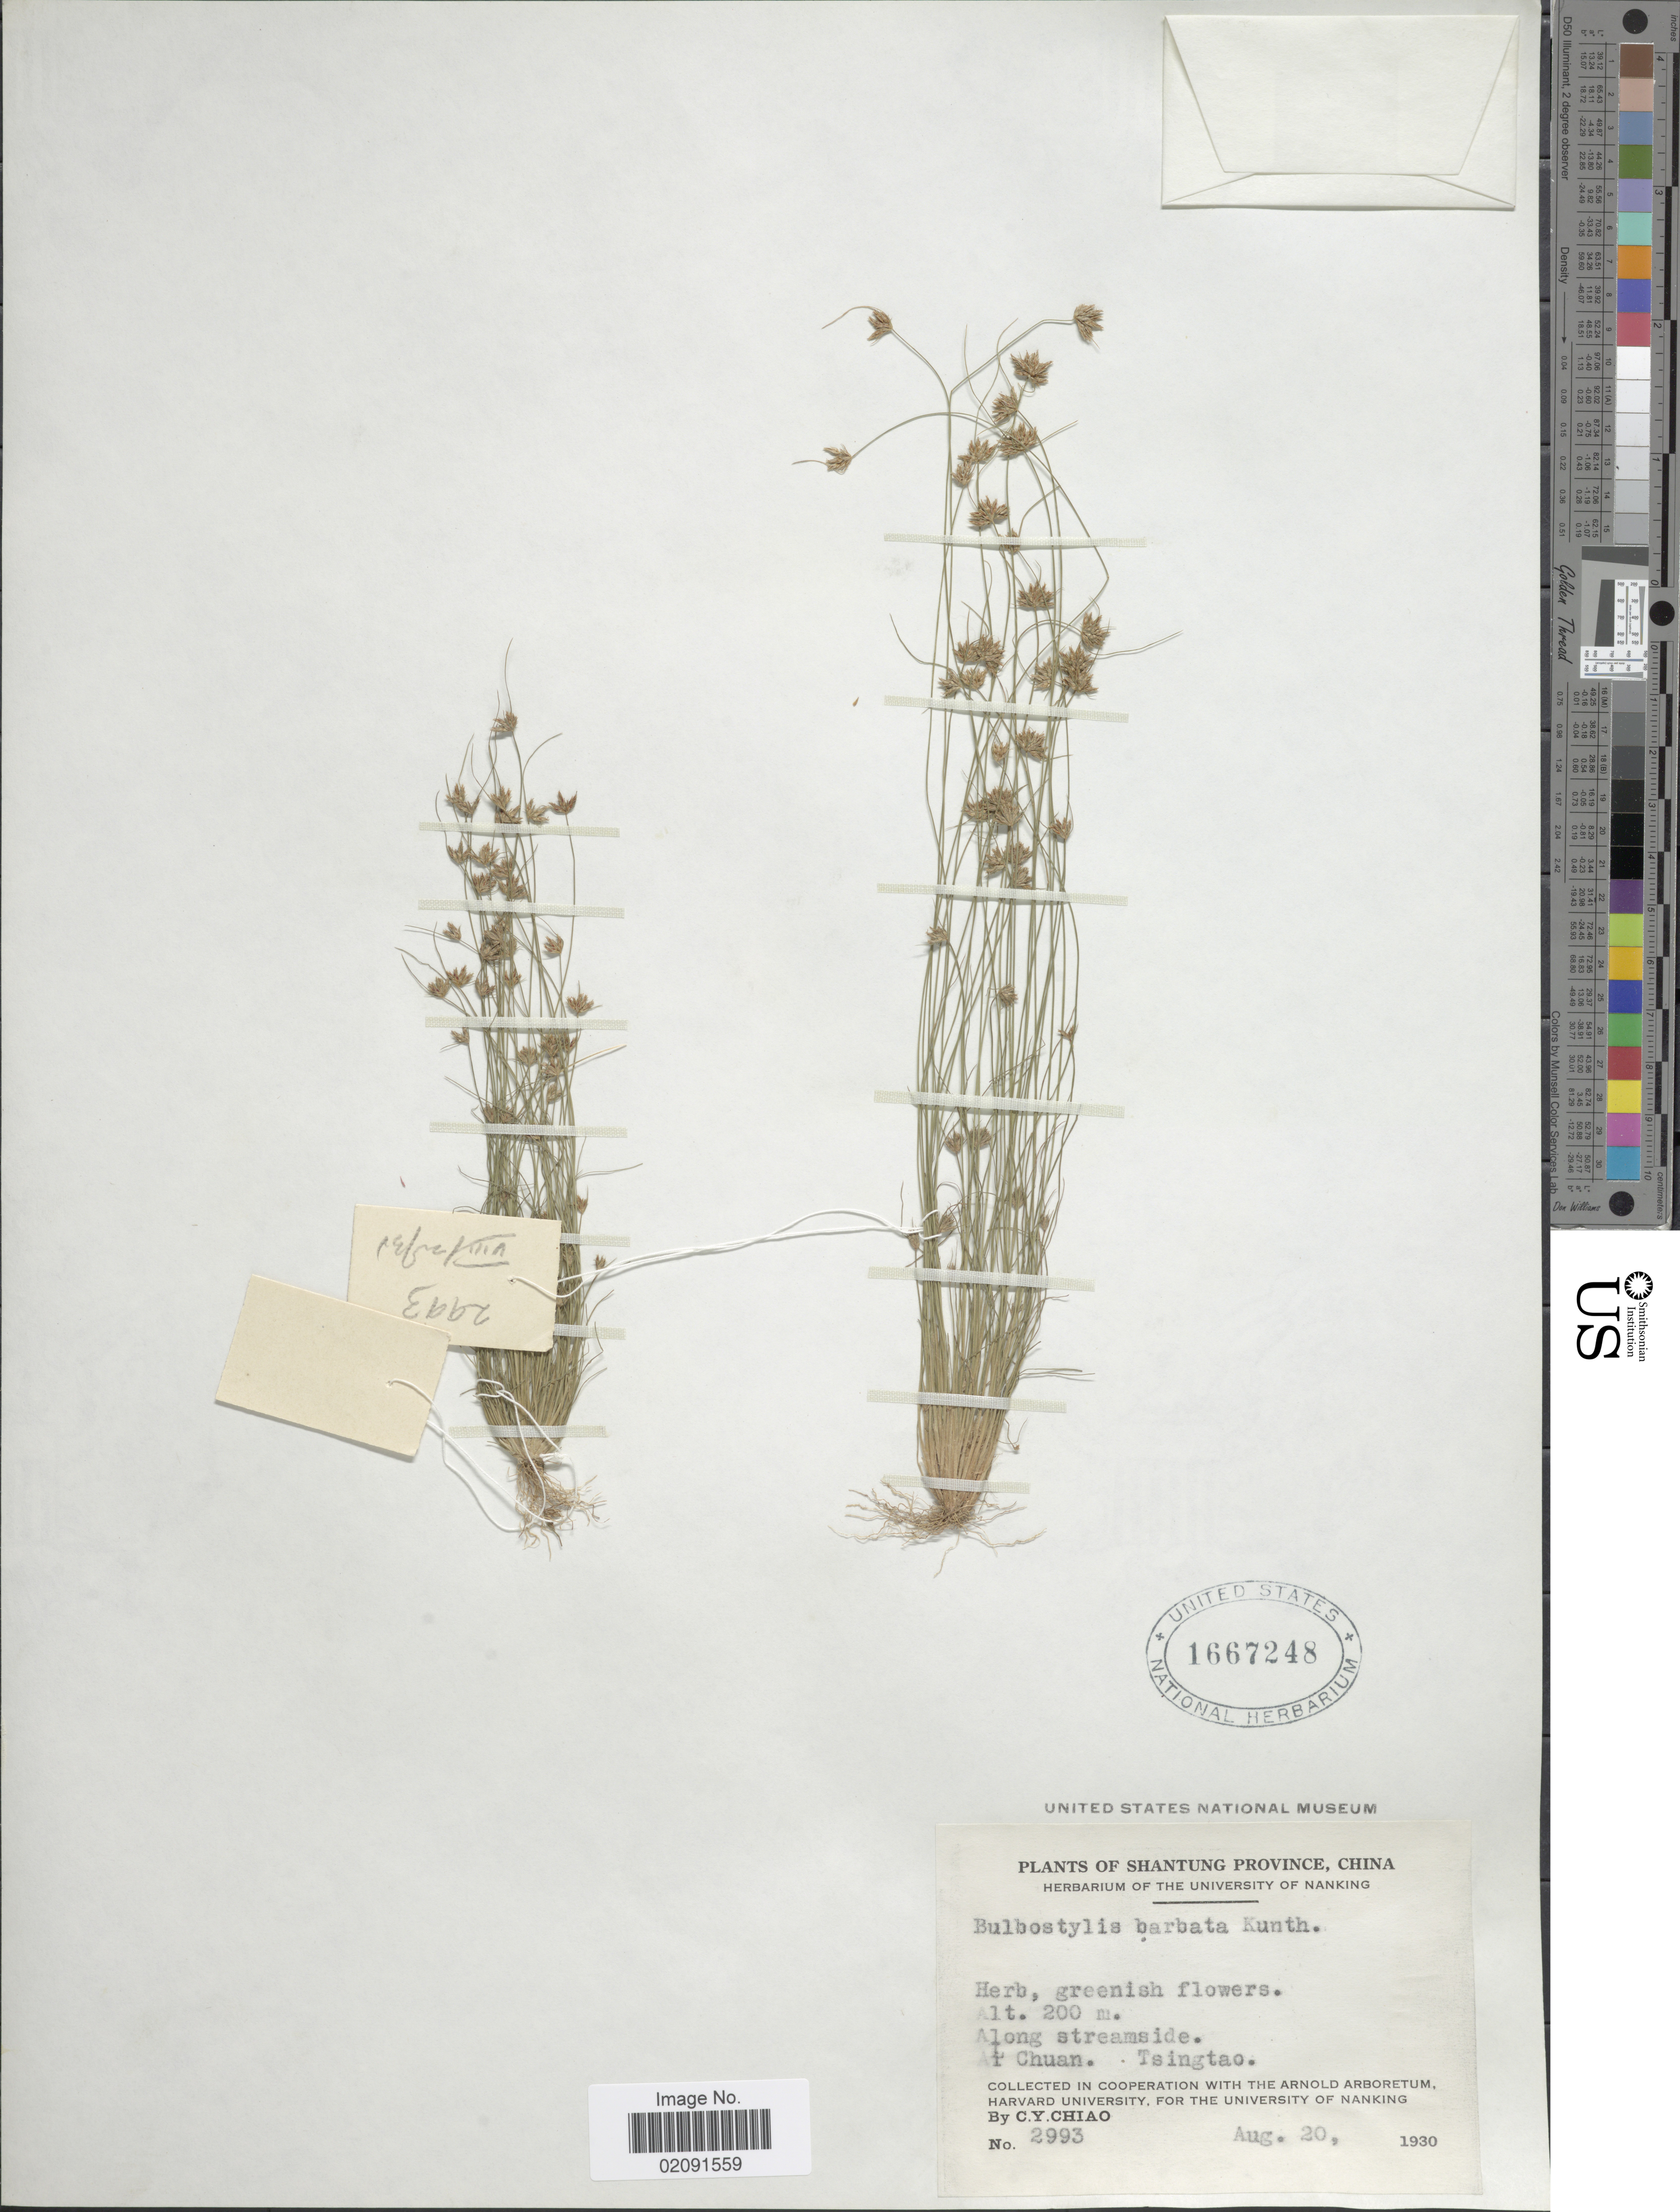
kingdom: Plantae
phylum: Tracheophyta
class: Liliopsida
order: Poales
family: Cyperaceae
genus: Bulbostylis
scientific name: Bulbostylis barbata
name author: (Rottb.) C.B. Clarke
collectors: C. Y. Chiao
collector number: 2993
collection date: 1930-08-20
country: China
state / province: Shandong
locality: Shantung Province, along streamside, Al Chuang, Tsingtao.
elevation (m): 200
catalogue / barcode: US 1667248